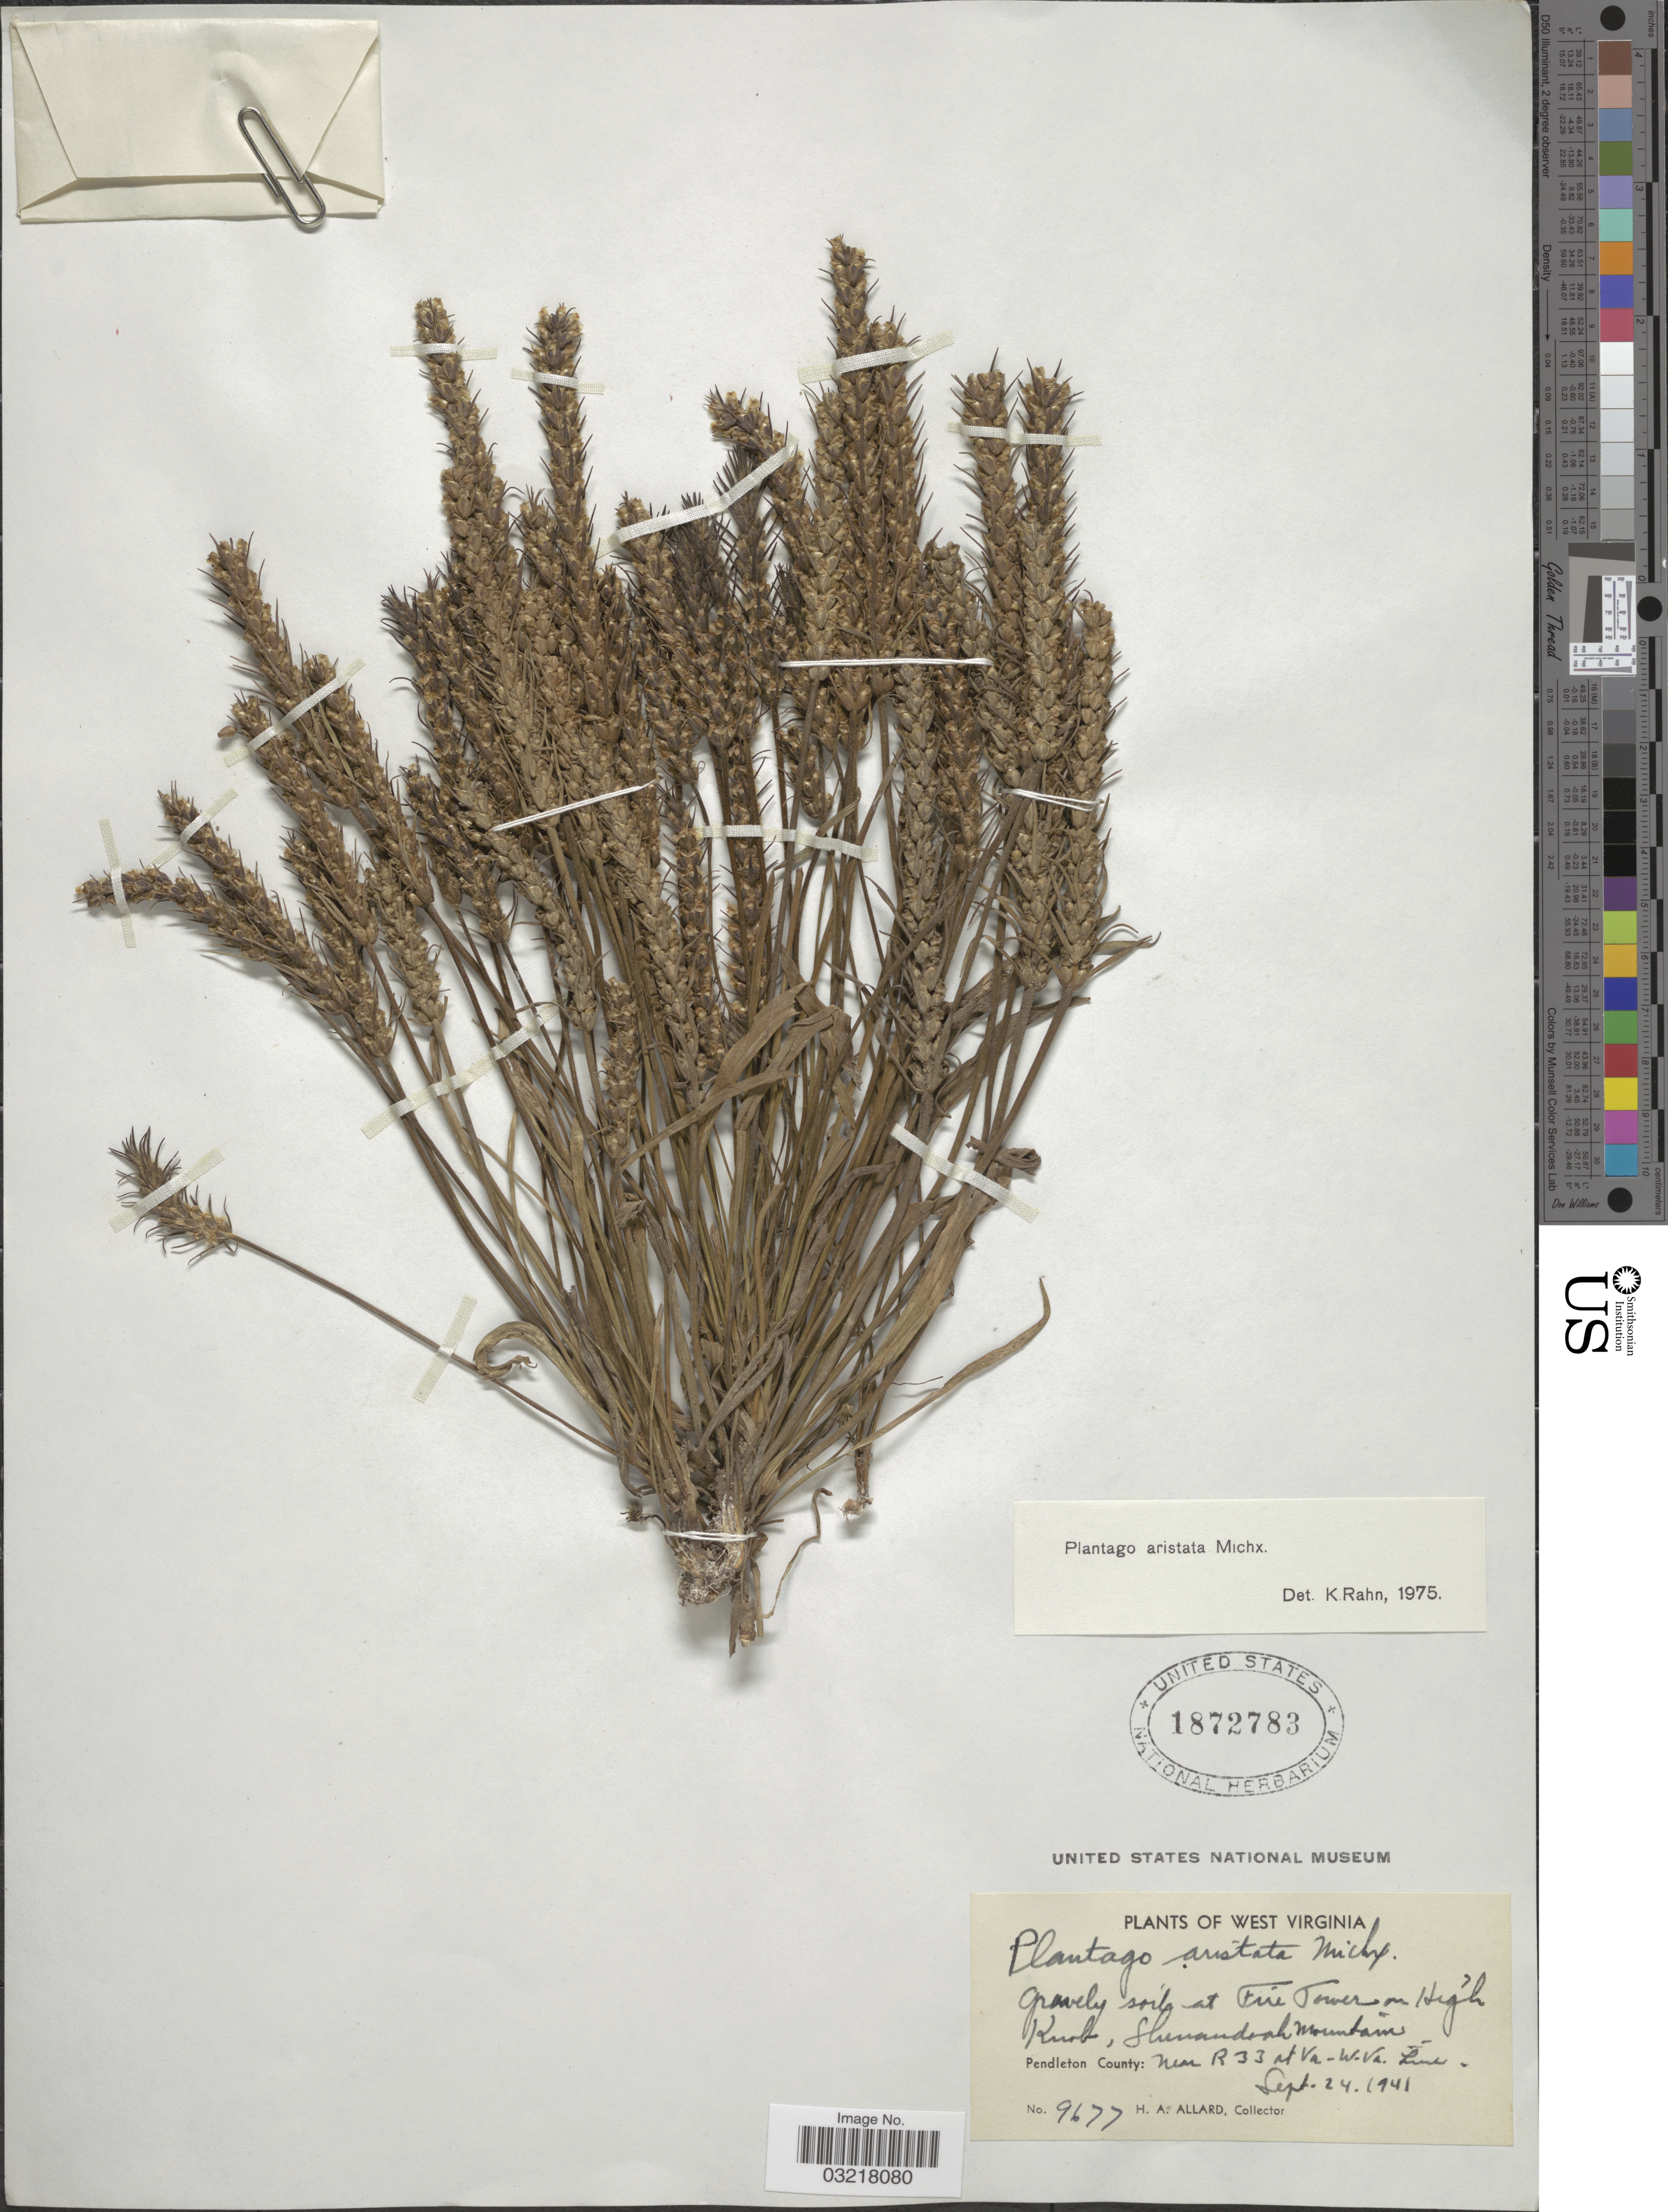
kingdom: Plantae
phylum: Tracheophyta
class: Magnoliopsida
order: Lamiales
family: Plantaginaceae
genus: Plantago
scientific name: Plantago aristata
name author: Michx.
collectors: H. A. Allard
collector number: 9677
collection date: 1941-09-24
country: United States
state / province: West Virginia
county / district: Pendleton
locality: Fire Tower on High Knob, Shenandoah Mountains. Pendleton County: Near R33 at Va-W.Va.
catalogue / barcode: US 1872783